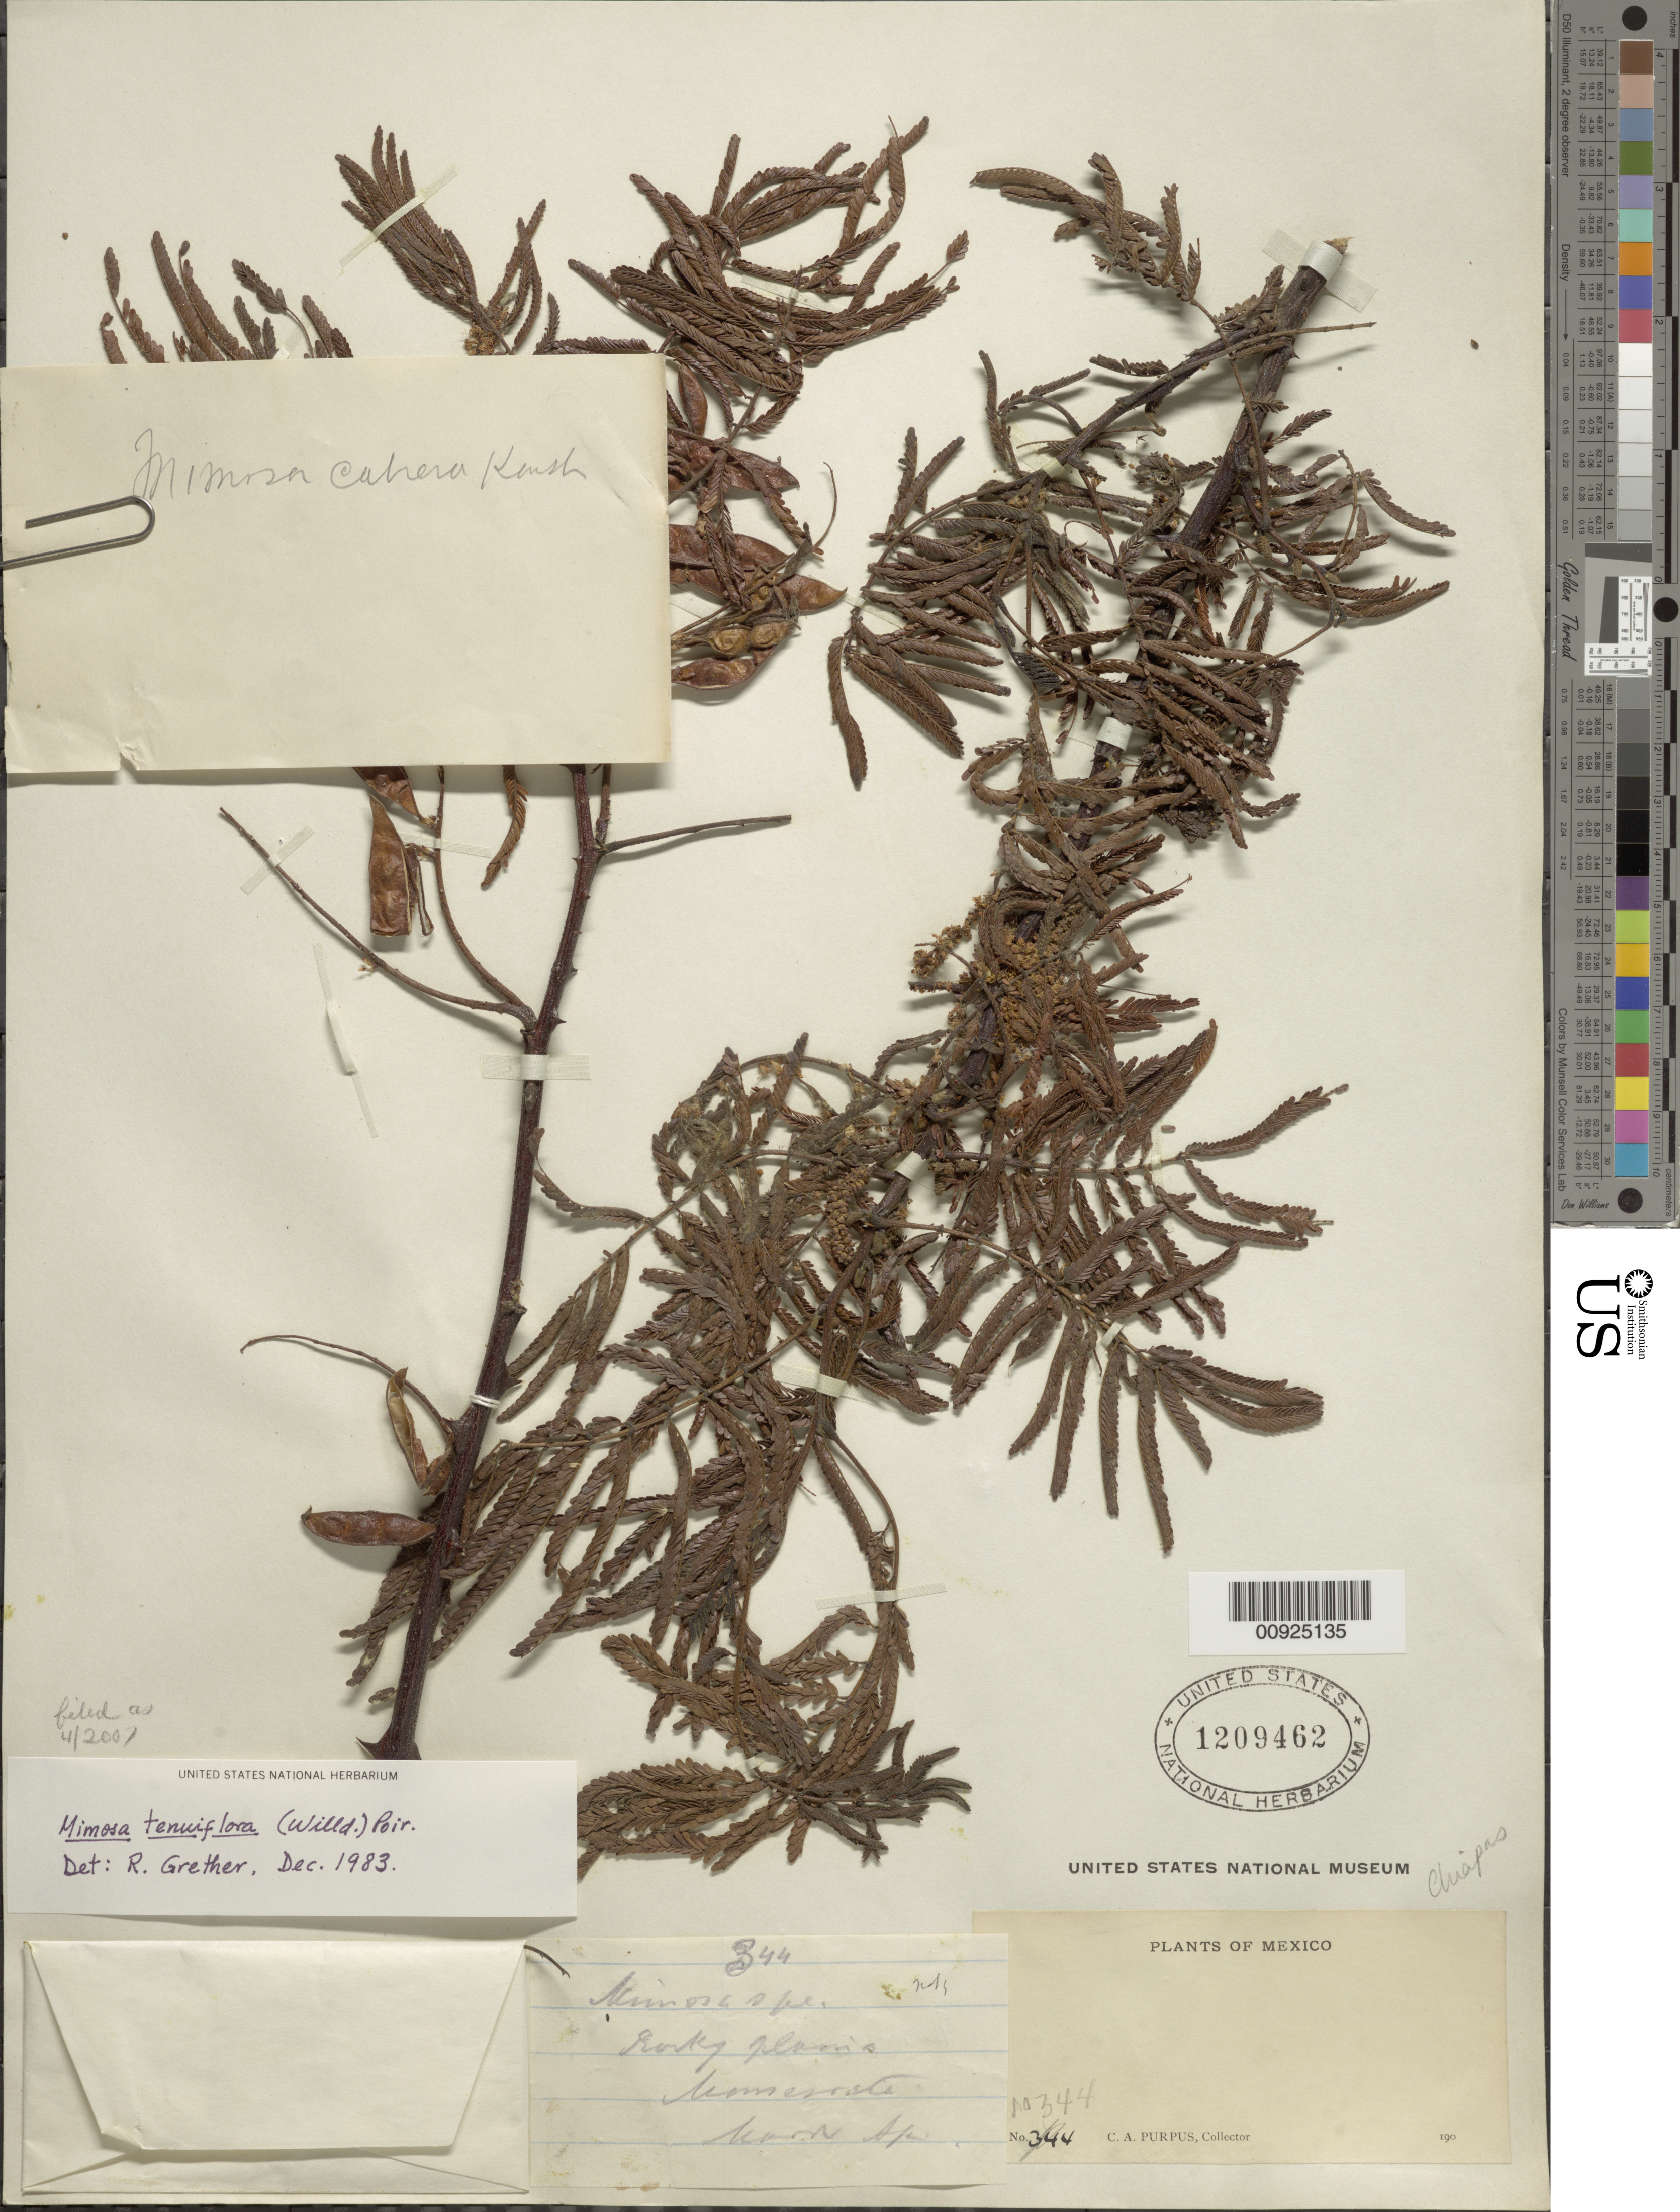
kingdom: Plantae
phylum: Tracheophyta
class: Magnoliopsida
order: Fabales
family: Fabaceae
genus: Mimosa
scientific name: Mimosa tenuiflora Benth., nom. illeg. hom.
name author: Benth.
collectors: C. A. Purpus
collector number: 10344 or 344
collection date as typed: Mar 190- to -- Apr 190-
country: Mexico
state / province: Chiapas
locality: Monserrate.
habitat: Rocky plains.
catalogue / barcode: US 1209462